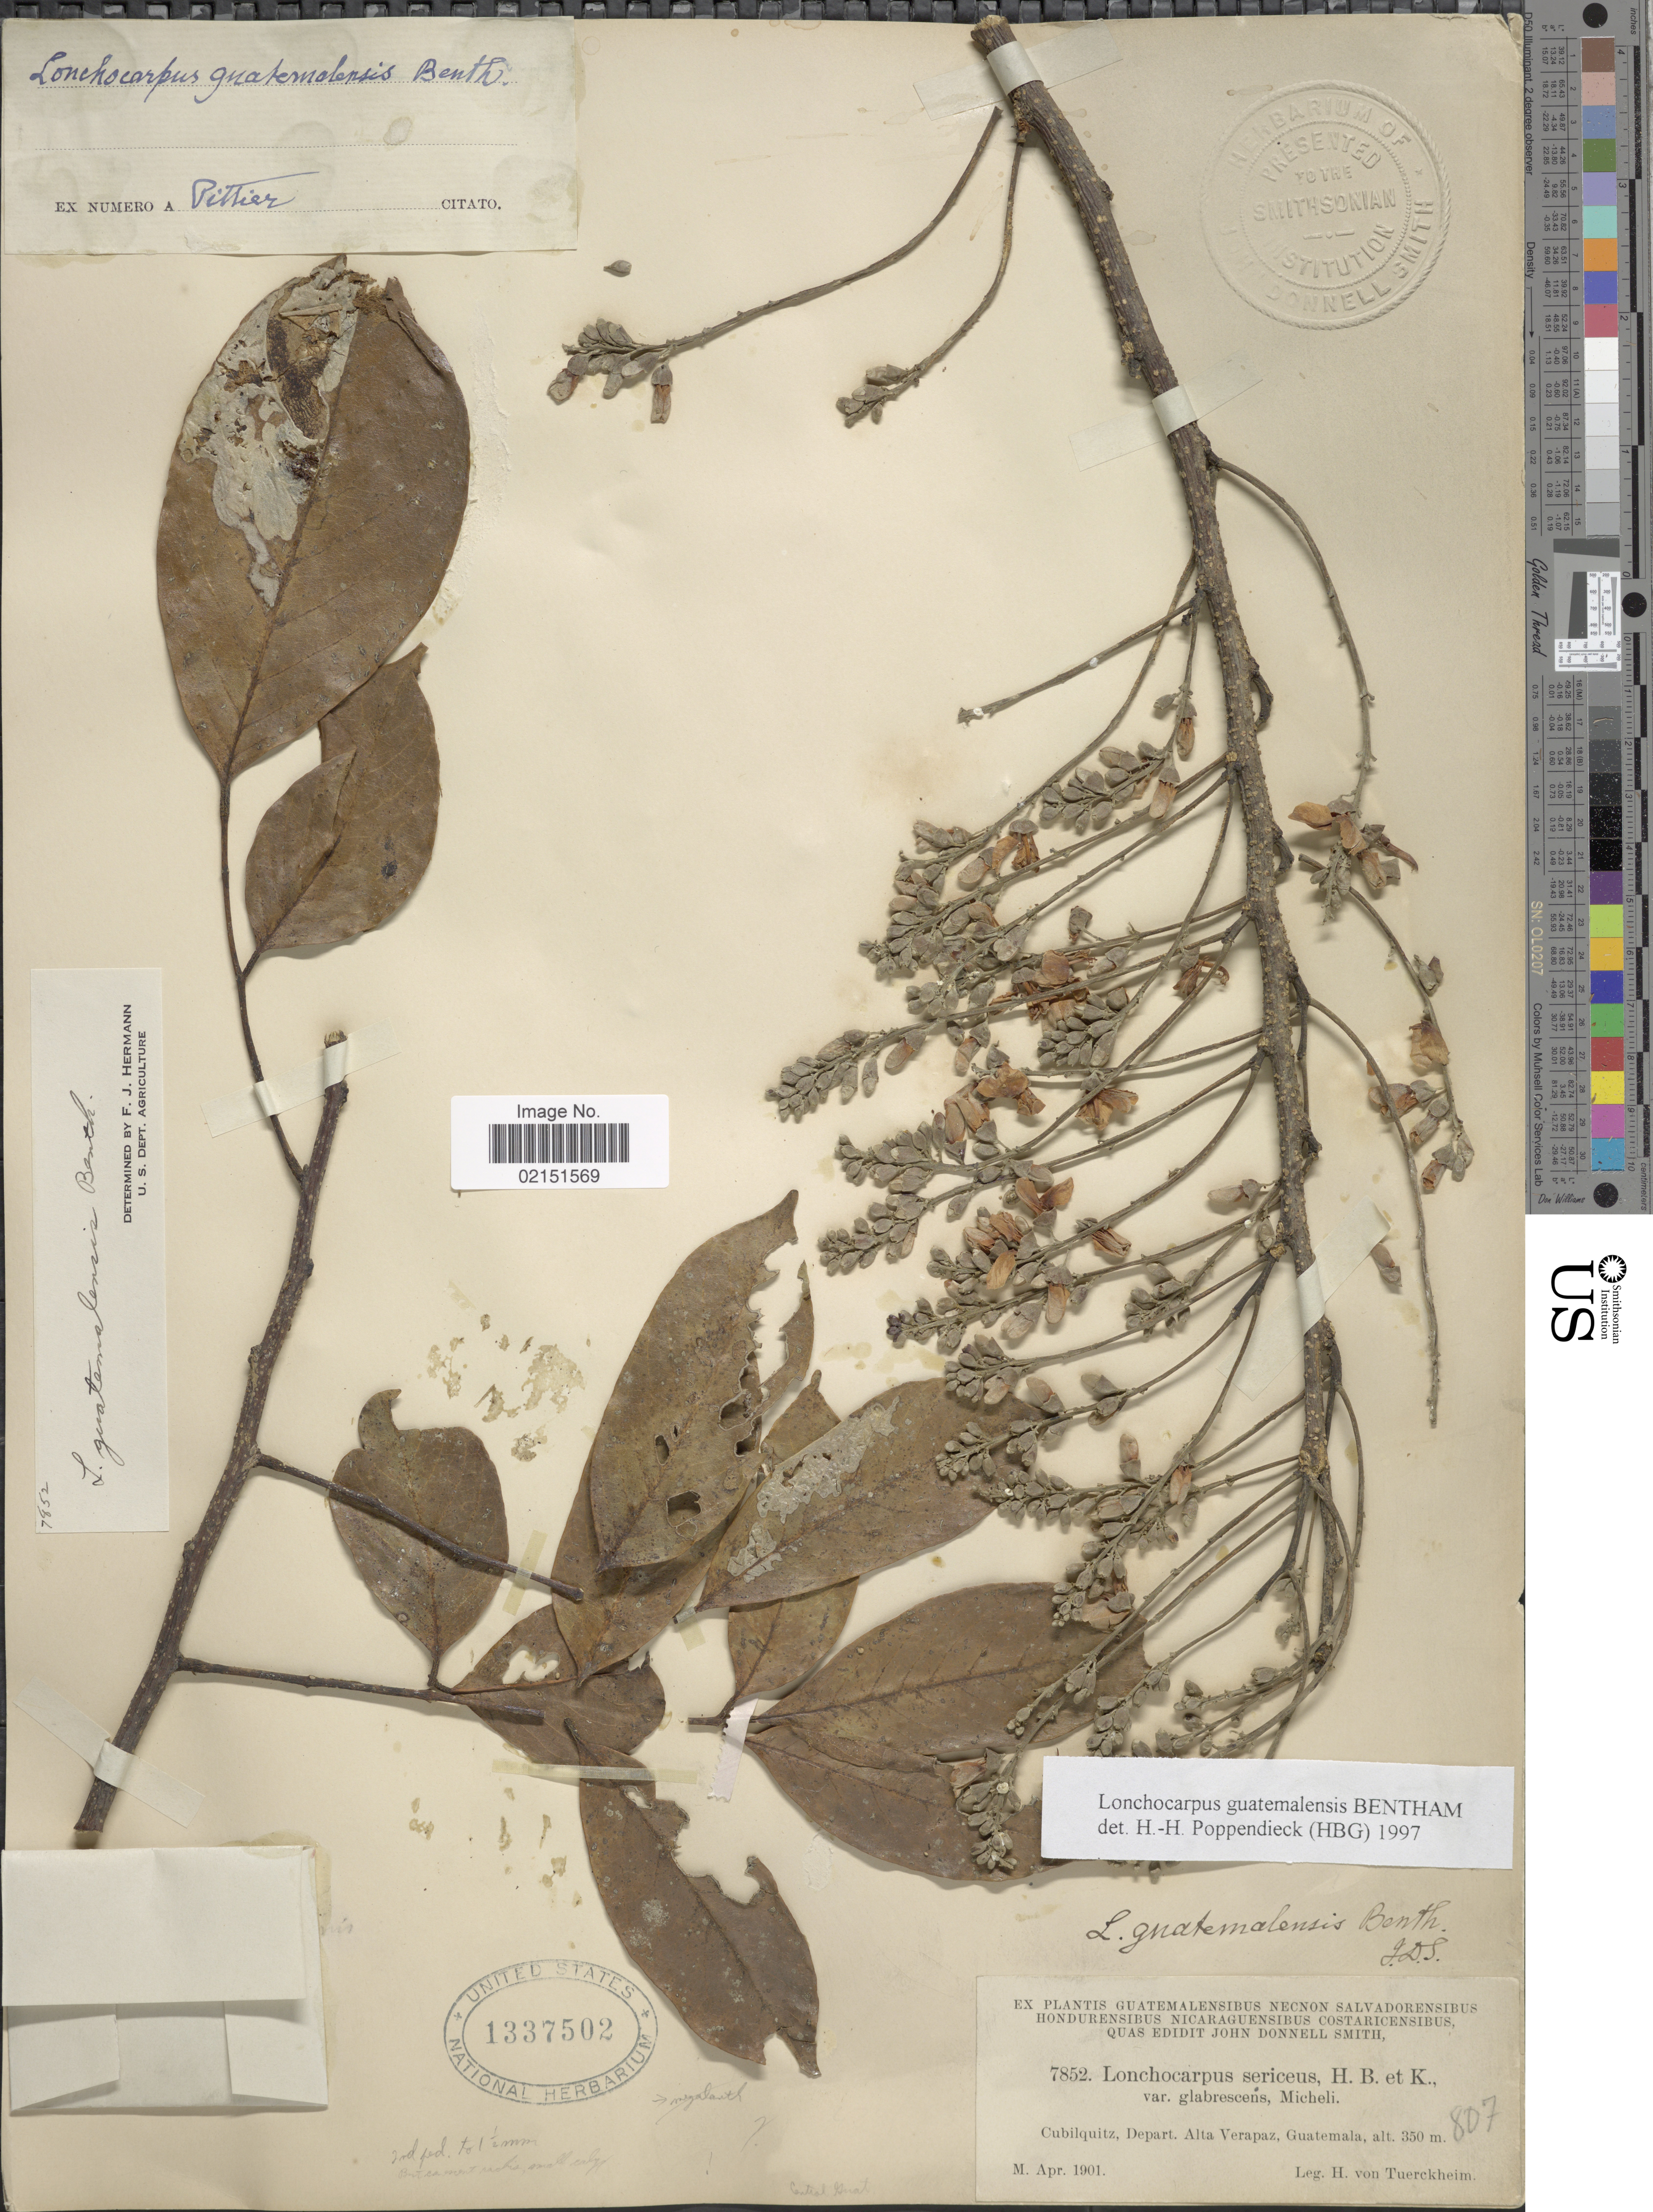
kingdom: Plantae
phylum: Tracheophyta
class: Magnoliopsida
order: Fabales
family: Fabaceae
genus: Lonchocarpus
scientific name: Lonchocarpus guatemalensis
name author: Benth.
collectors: H. von Türckheim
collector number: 7852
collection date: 1901-04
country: Guatemala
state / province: Alta Verapaz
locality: Cubilquitz, Depart. Alta Verapaz, Guatemala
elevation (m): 350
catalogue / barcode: US 1337502